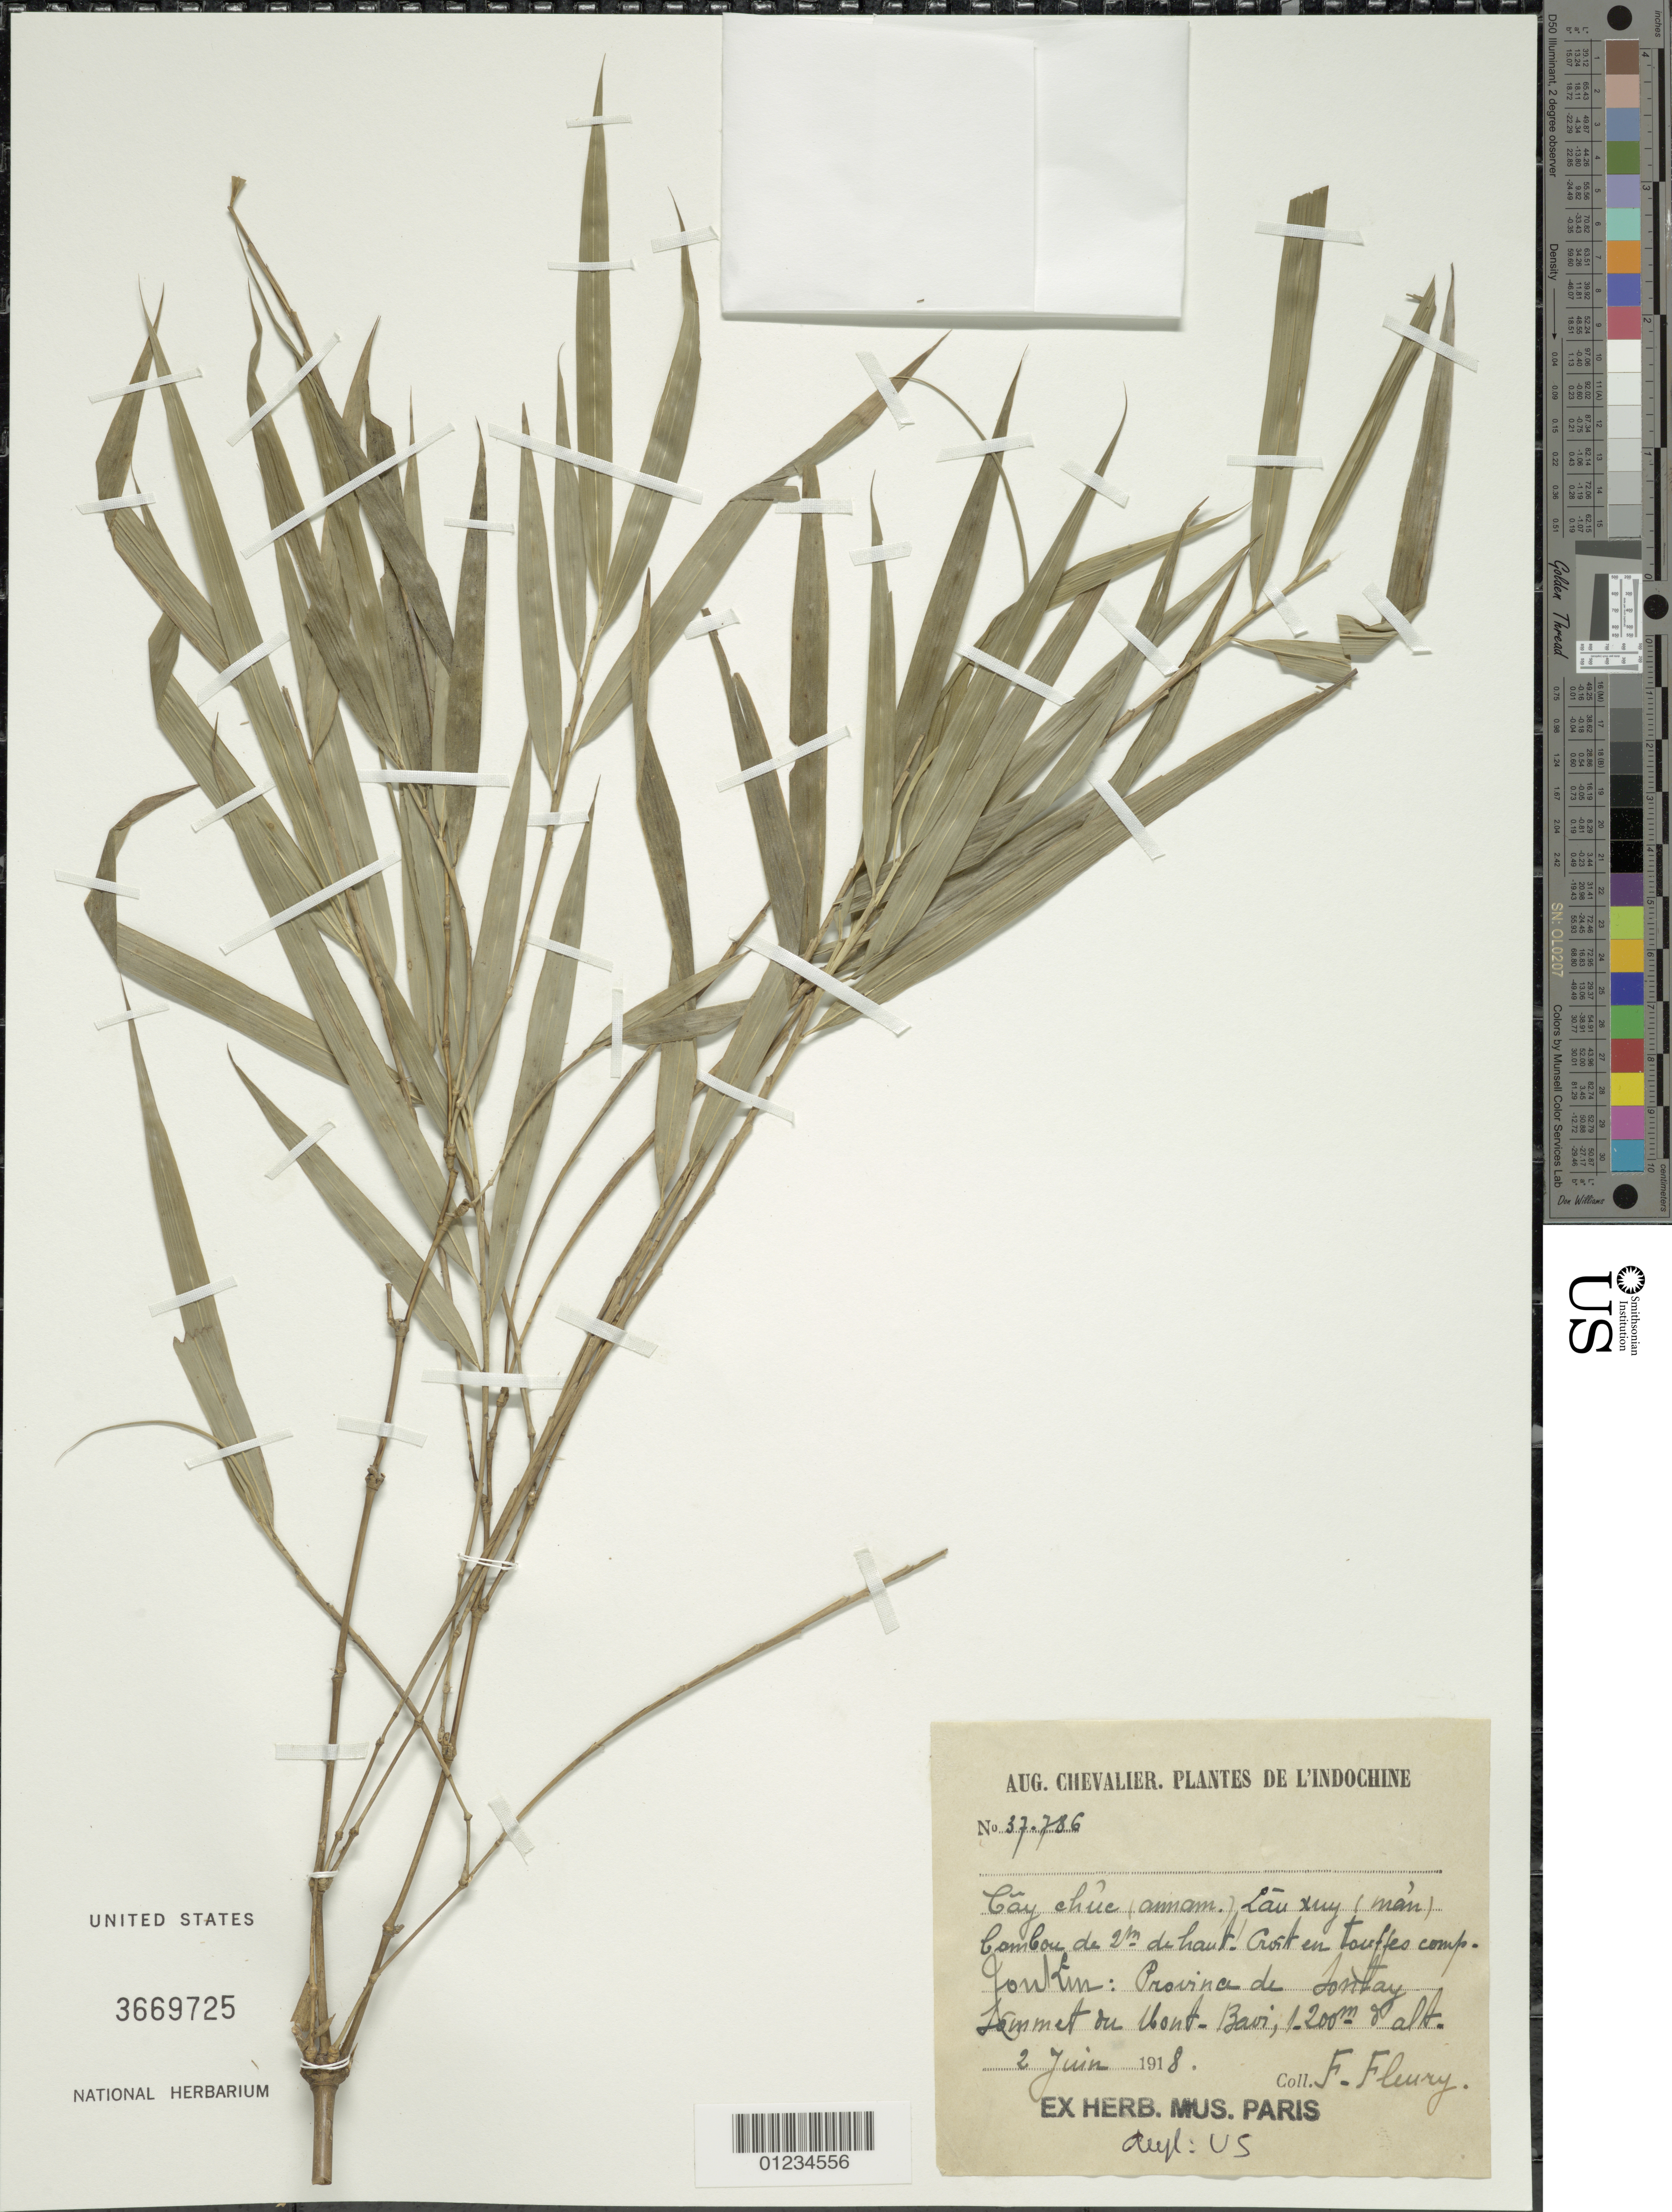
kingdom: Plantae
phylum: Tracheophyta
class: Liliopsida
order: Poales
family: Poaceae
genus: Bambusa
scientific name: Bambusa sp.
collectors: F. Fleury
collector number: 37786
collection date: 1918-06-02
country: Vietnam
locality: Province de Fontay. Lommet ou Uont. Bavi.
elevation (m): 1200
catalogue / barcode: US 3669725